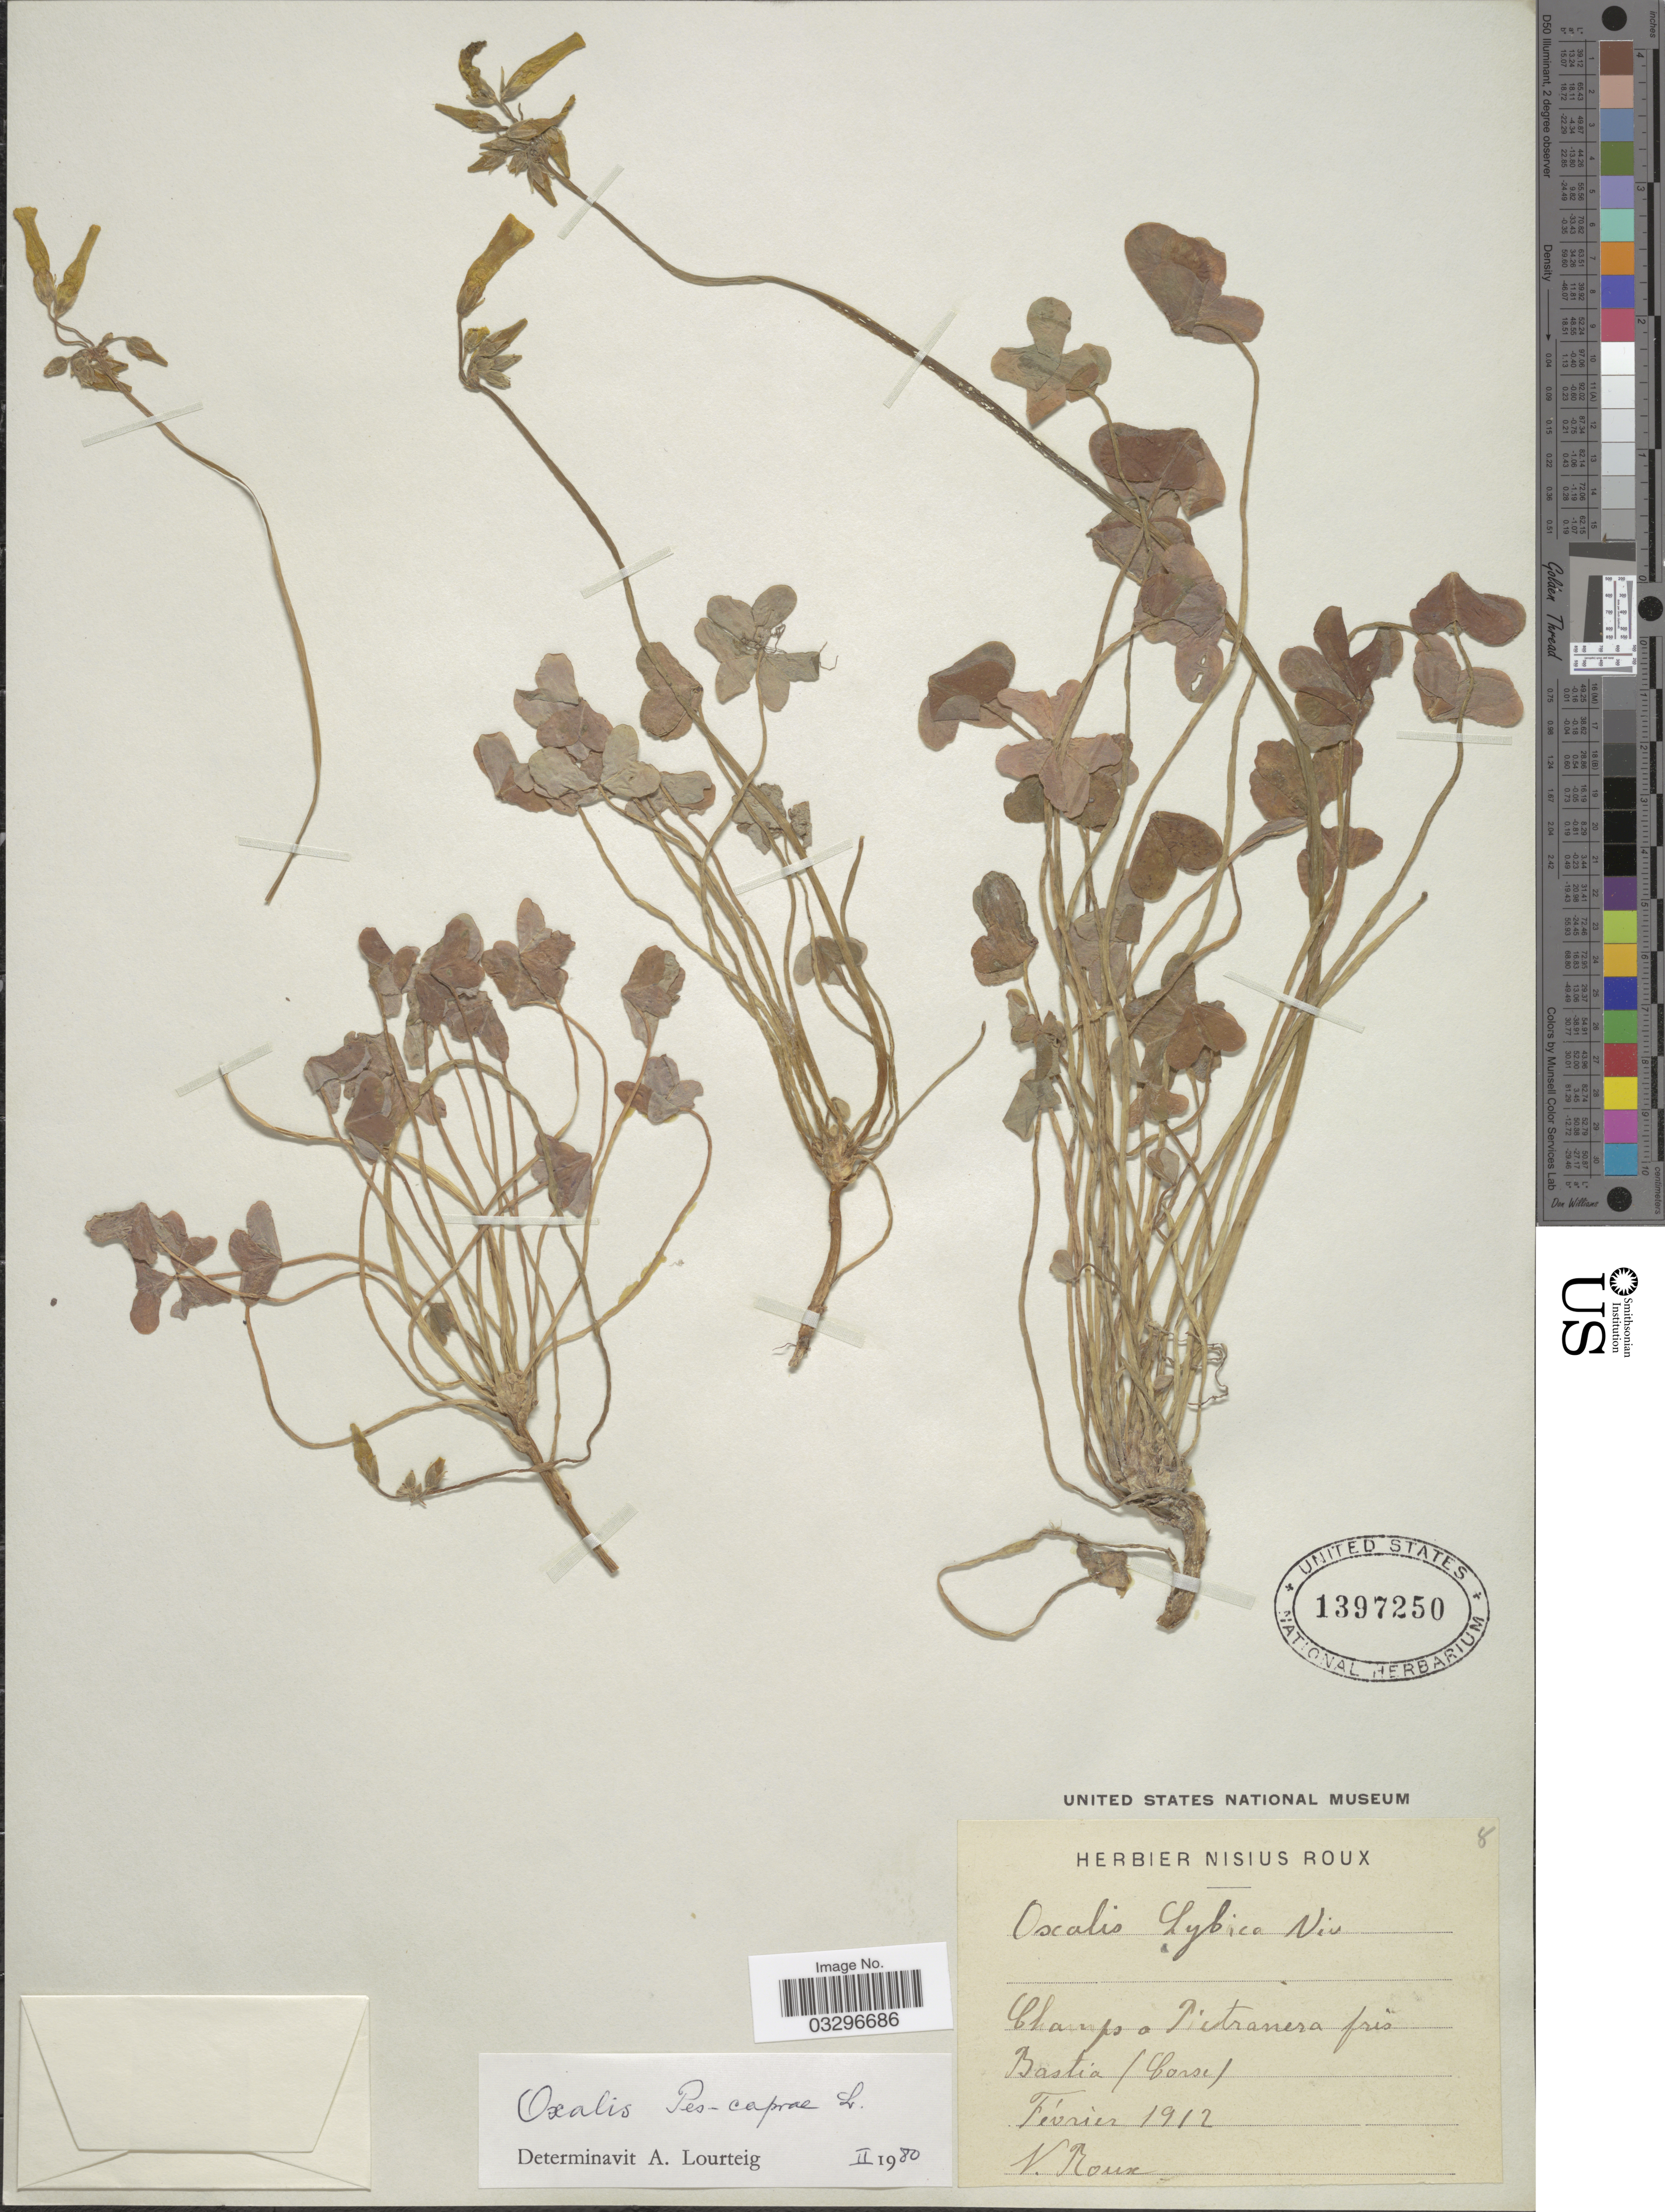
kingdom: Plantae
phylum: Tracheophyta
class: Magnoliopsida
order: Oxalidales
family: Oxalidaceae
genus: Oxalis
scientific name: Oxalis pes-caprae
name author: L.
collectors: N. Roux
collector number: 8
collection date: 1912-02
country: France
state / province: Corsica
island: Corse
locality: Champs o Pictranera [interpreted] prés Bastia (Corse).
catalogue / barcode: US 1397250